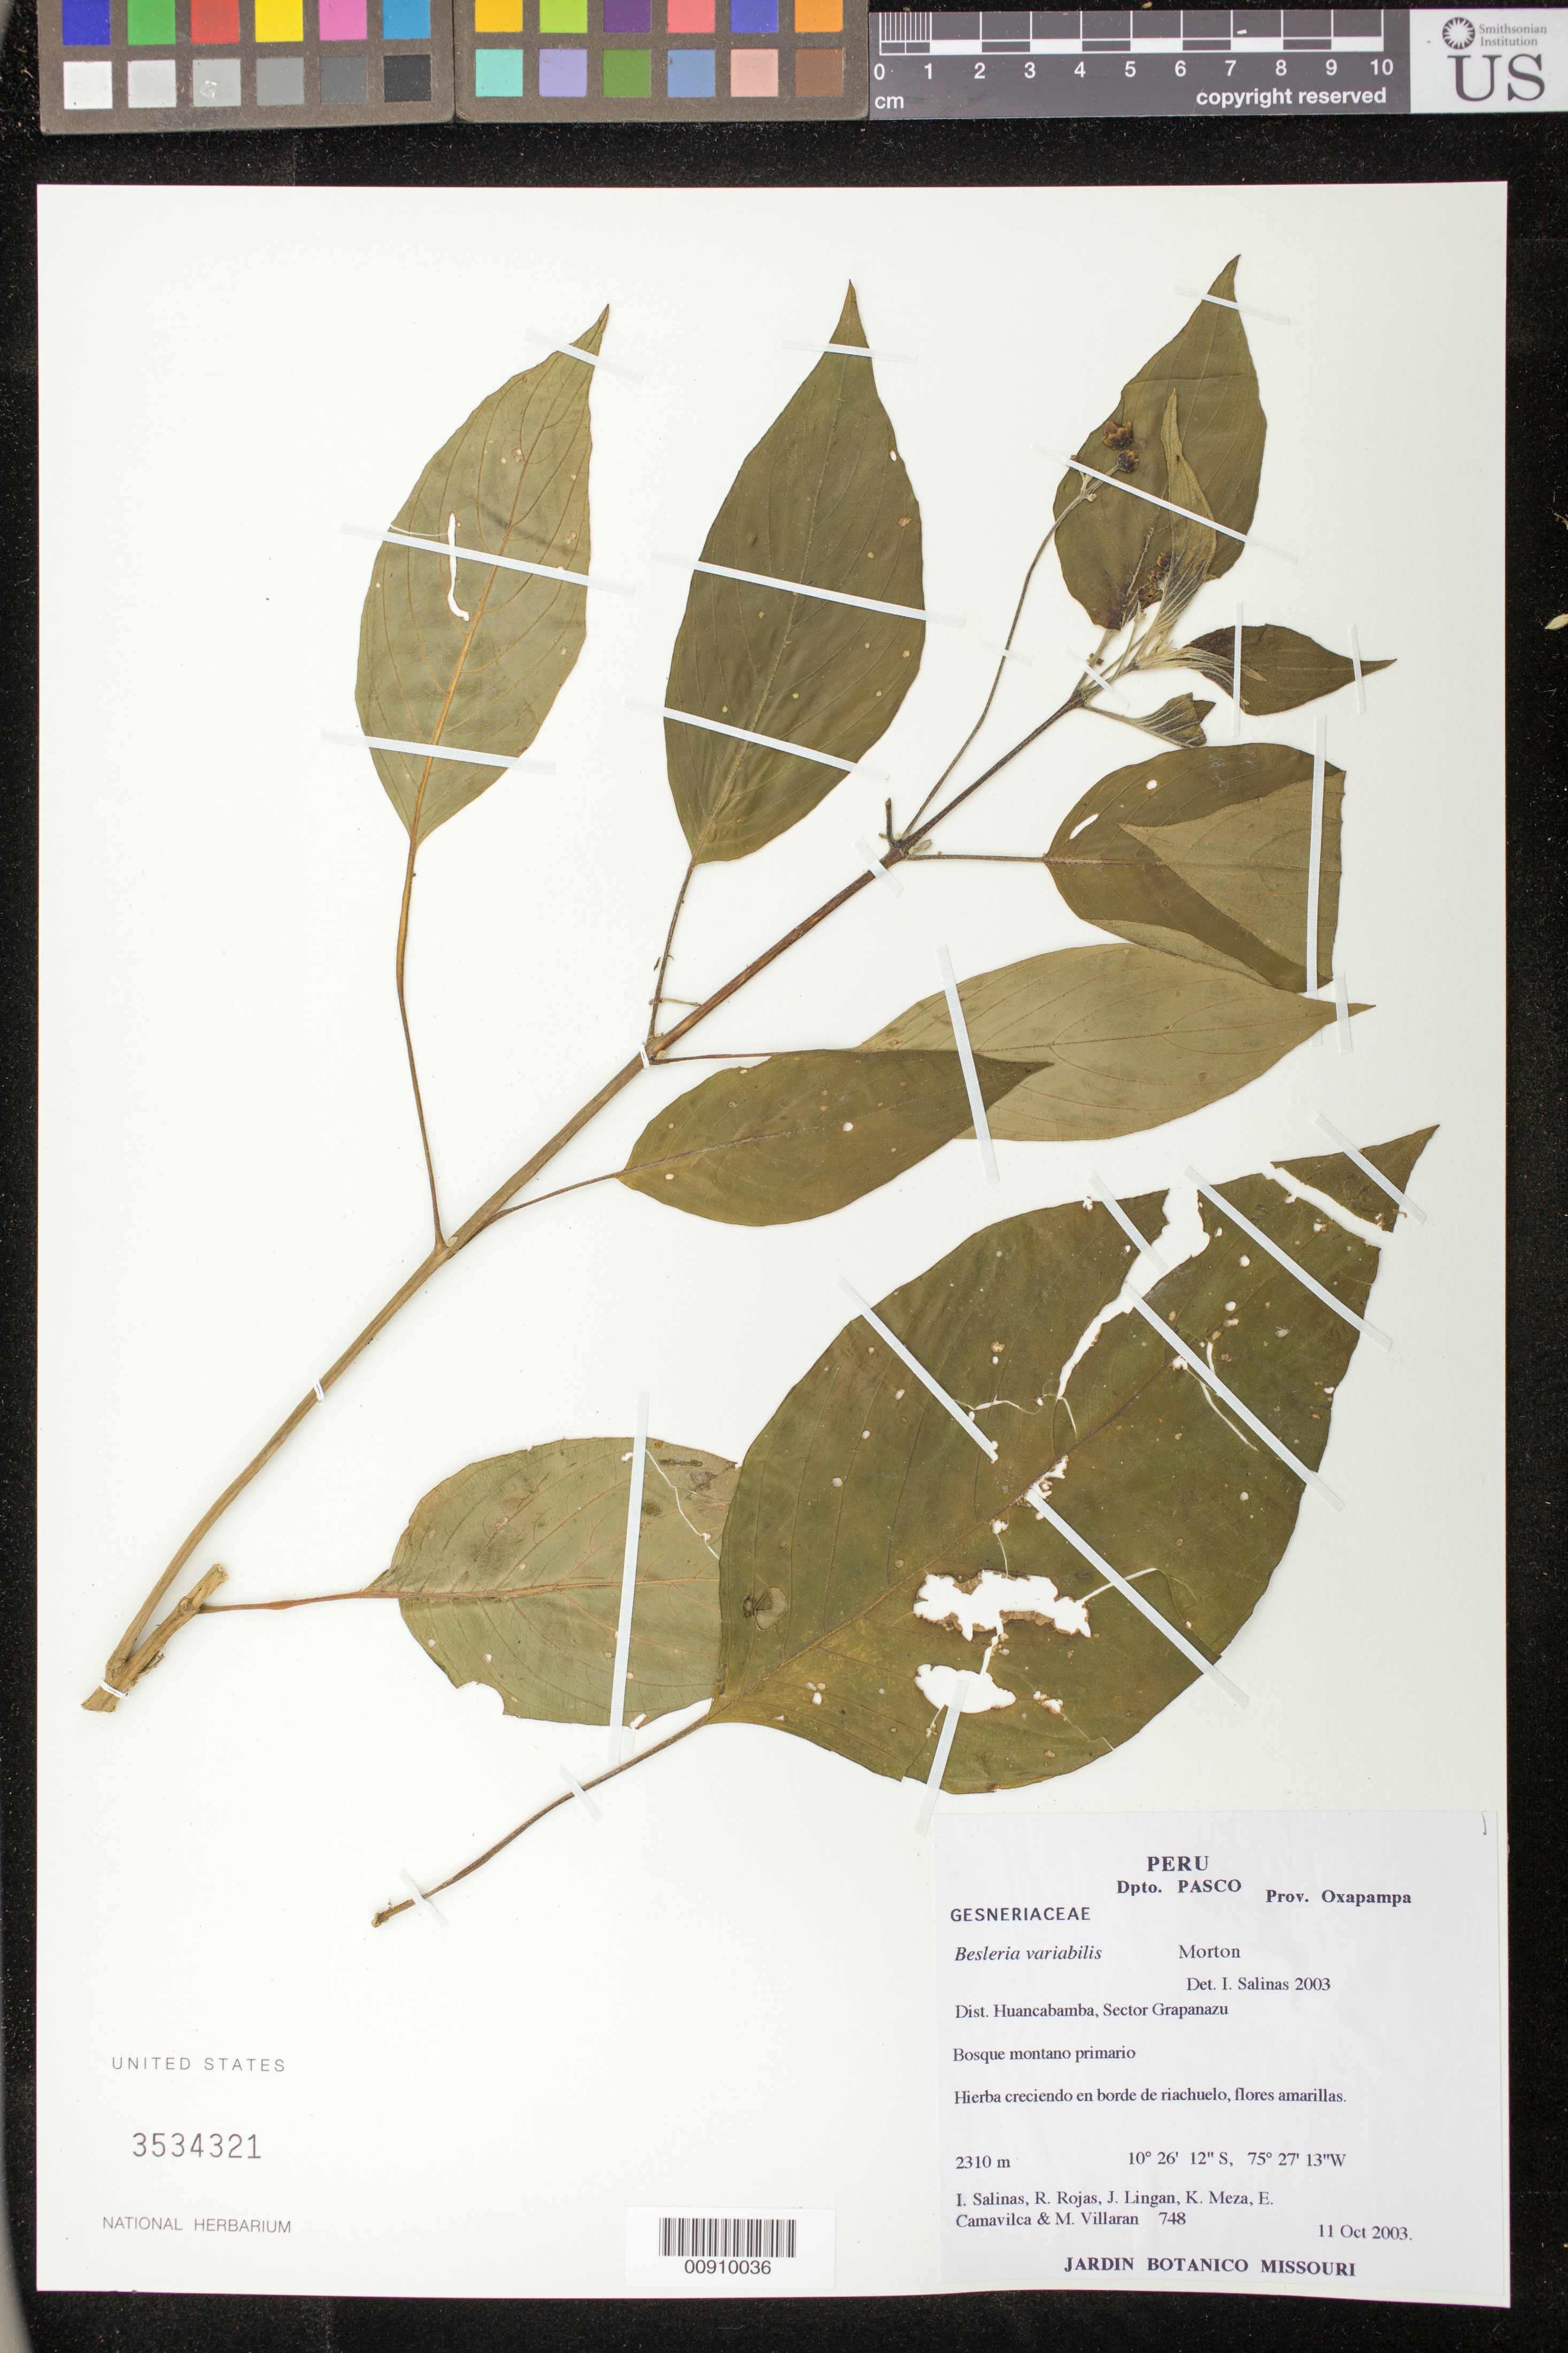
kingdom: Plantae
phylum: Tracheophyta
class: Magnoliopsida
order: Lamiales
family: Gesneriaceae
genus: Besleria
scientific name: Besleria variabilis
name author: C.V. Morton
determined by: Salinas, I.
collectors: I. Salinas & et al.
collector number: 748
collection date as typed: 11 Oct 2003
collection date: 2003-10-11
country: Peru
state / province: Pasco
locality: Dpto. Pasco, Prov. Oxapampa. Dist. Huancabamba, Sector Grapanazu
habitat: Bosque montano primario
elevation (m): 2310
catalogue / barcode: US 3534321